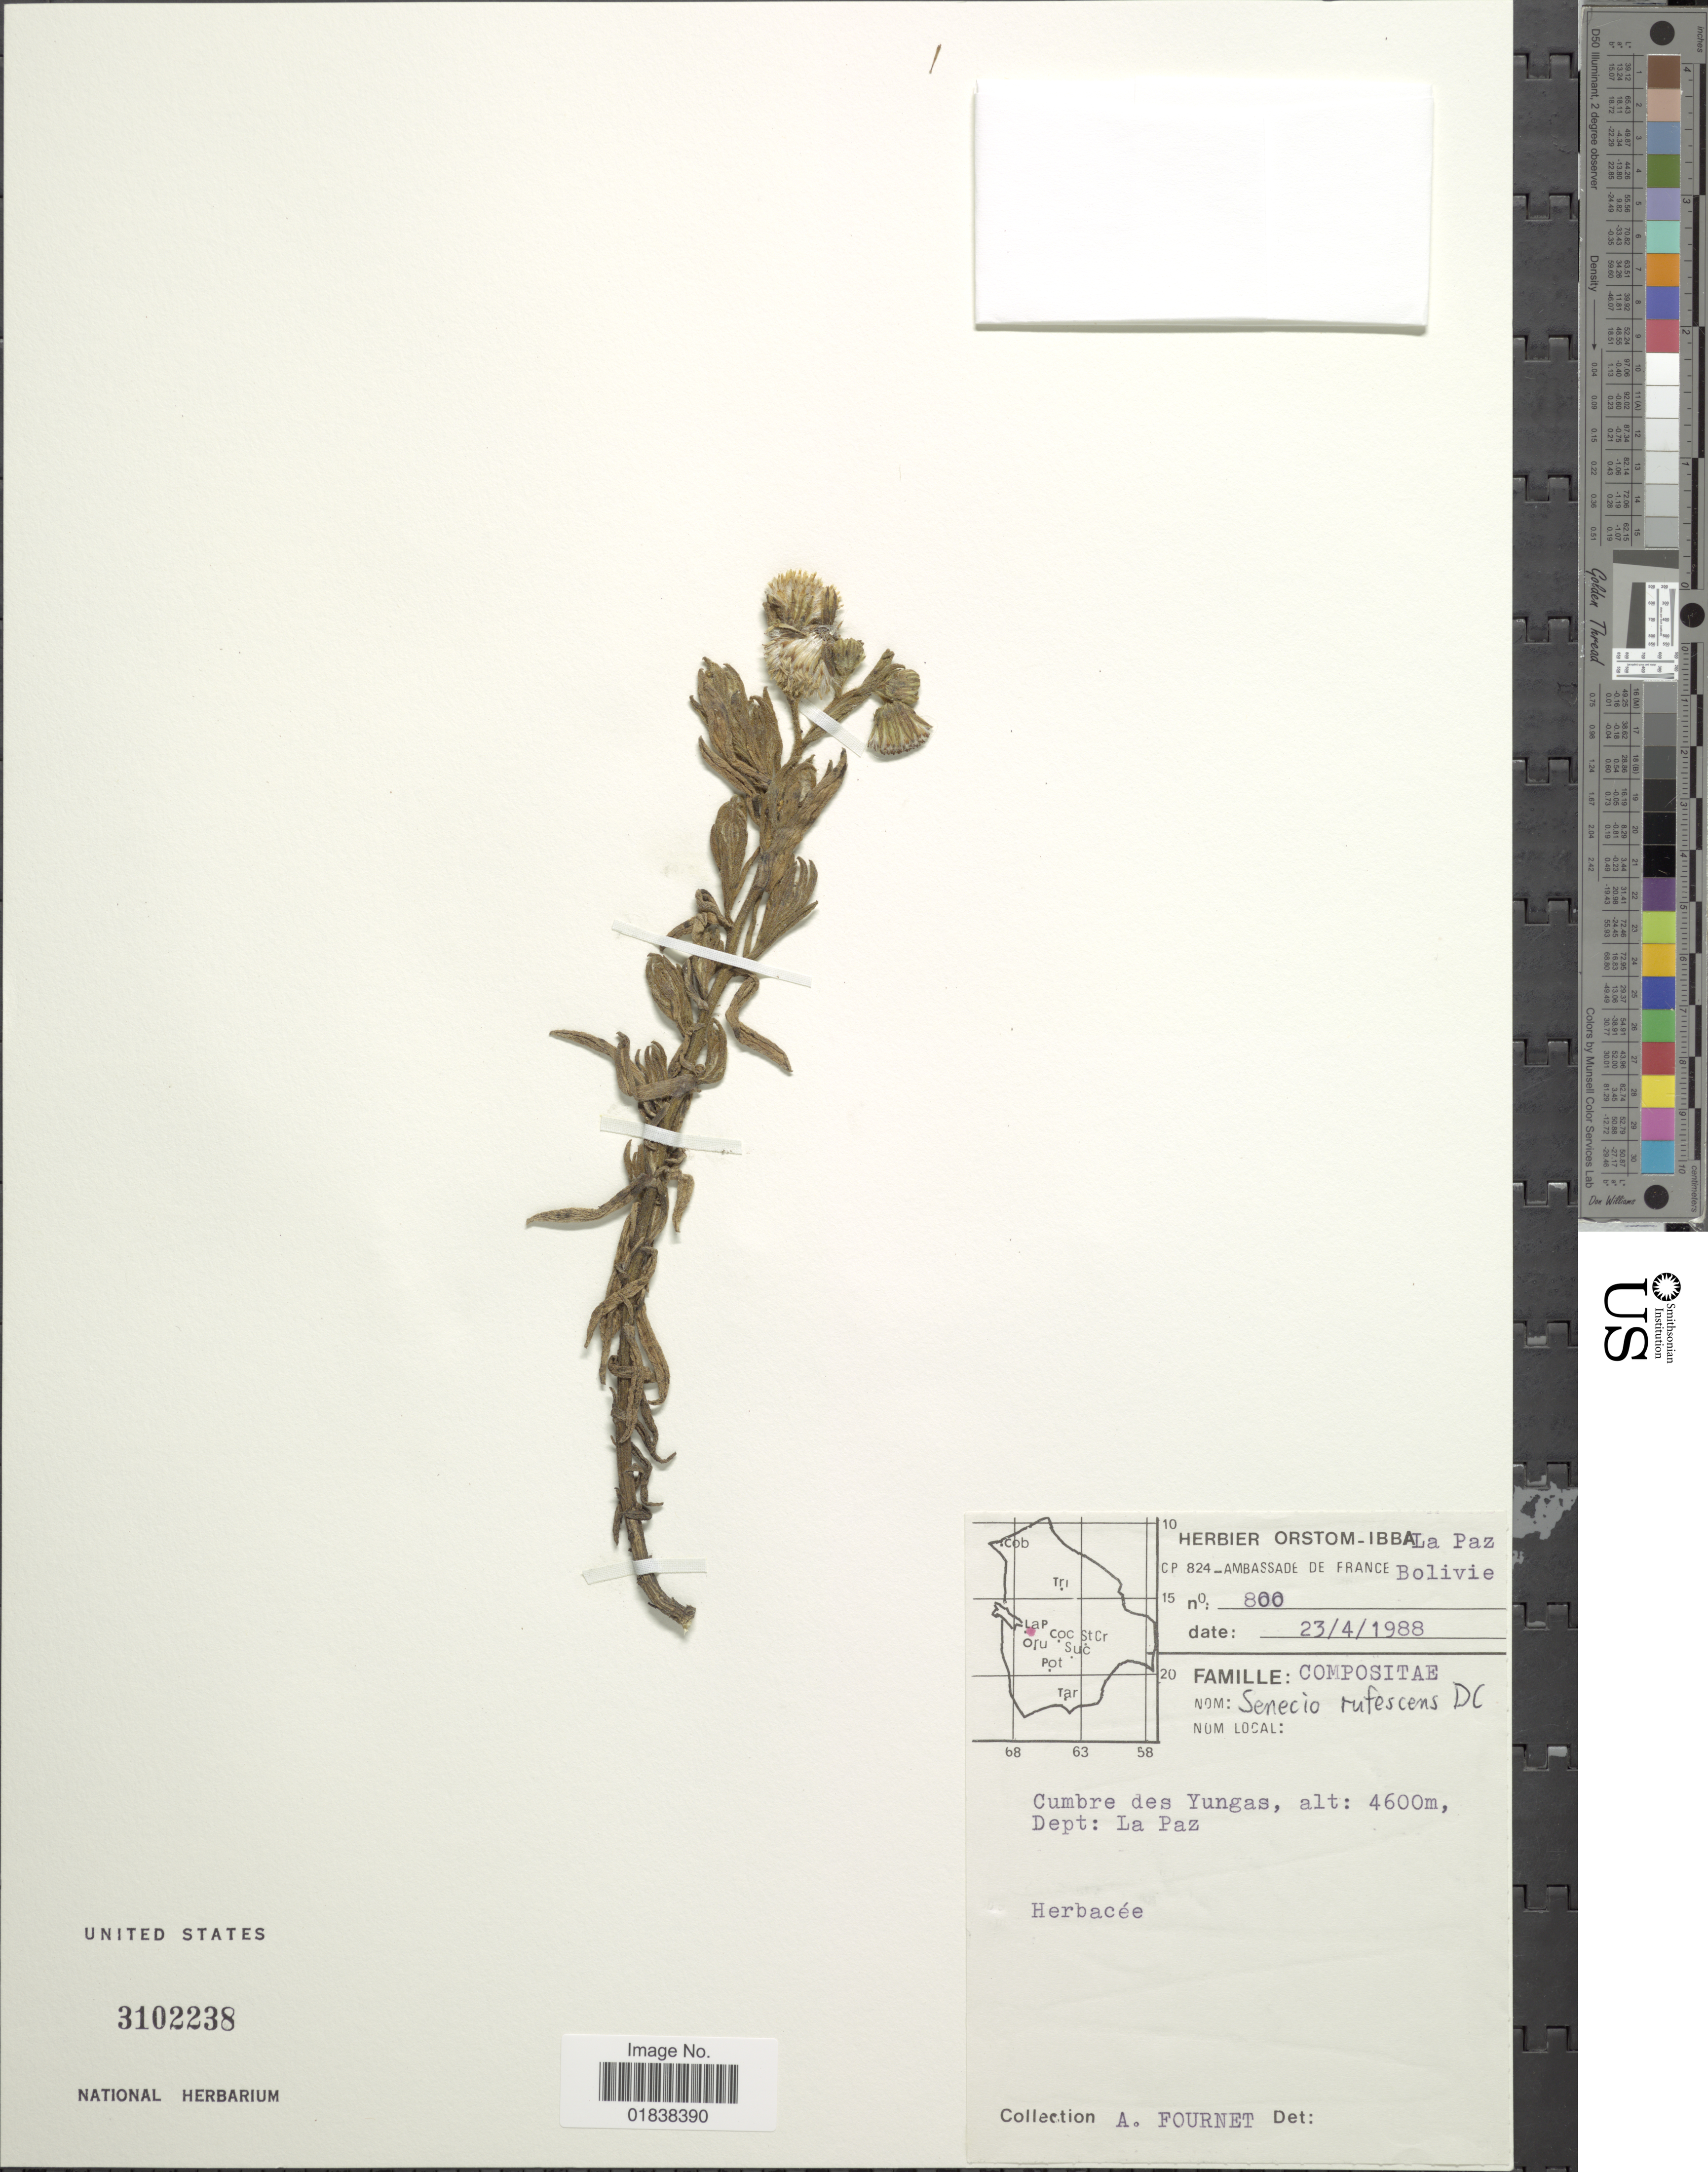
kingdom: Plantae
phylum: Tracheophyta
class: Magnoliopsida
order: Asterales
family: Asteraceae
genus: Senecio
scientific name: Senecio rufescens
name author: DC.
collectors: A. Fournet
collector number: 800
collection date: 1988-04-23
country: Bolivia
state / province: La Paz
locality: Cumbre des Yungas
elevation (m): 4600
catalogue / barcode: US 3102238